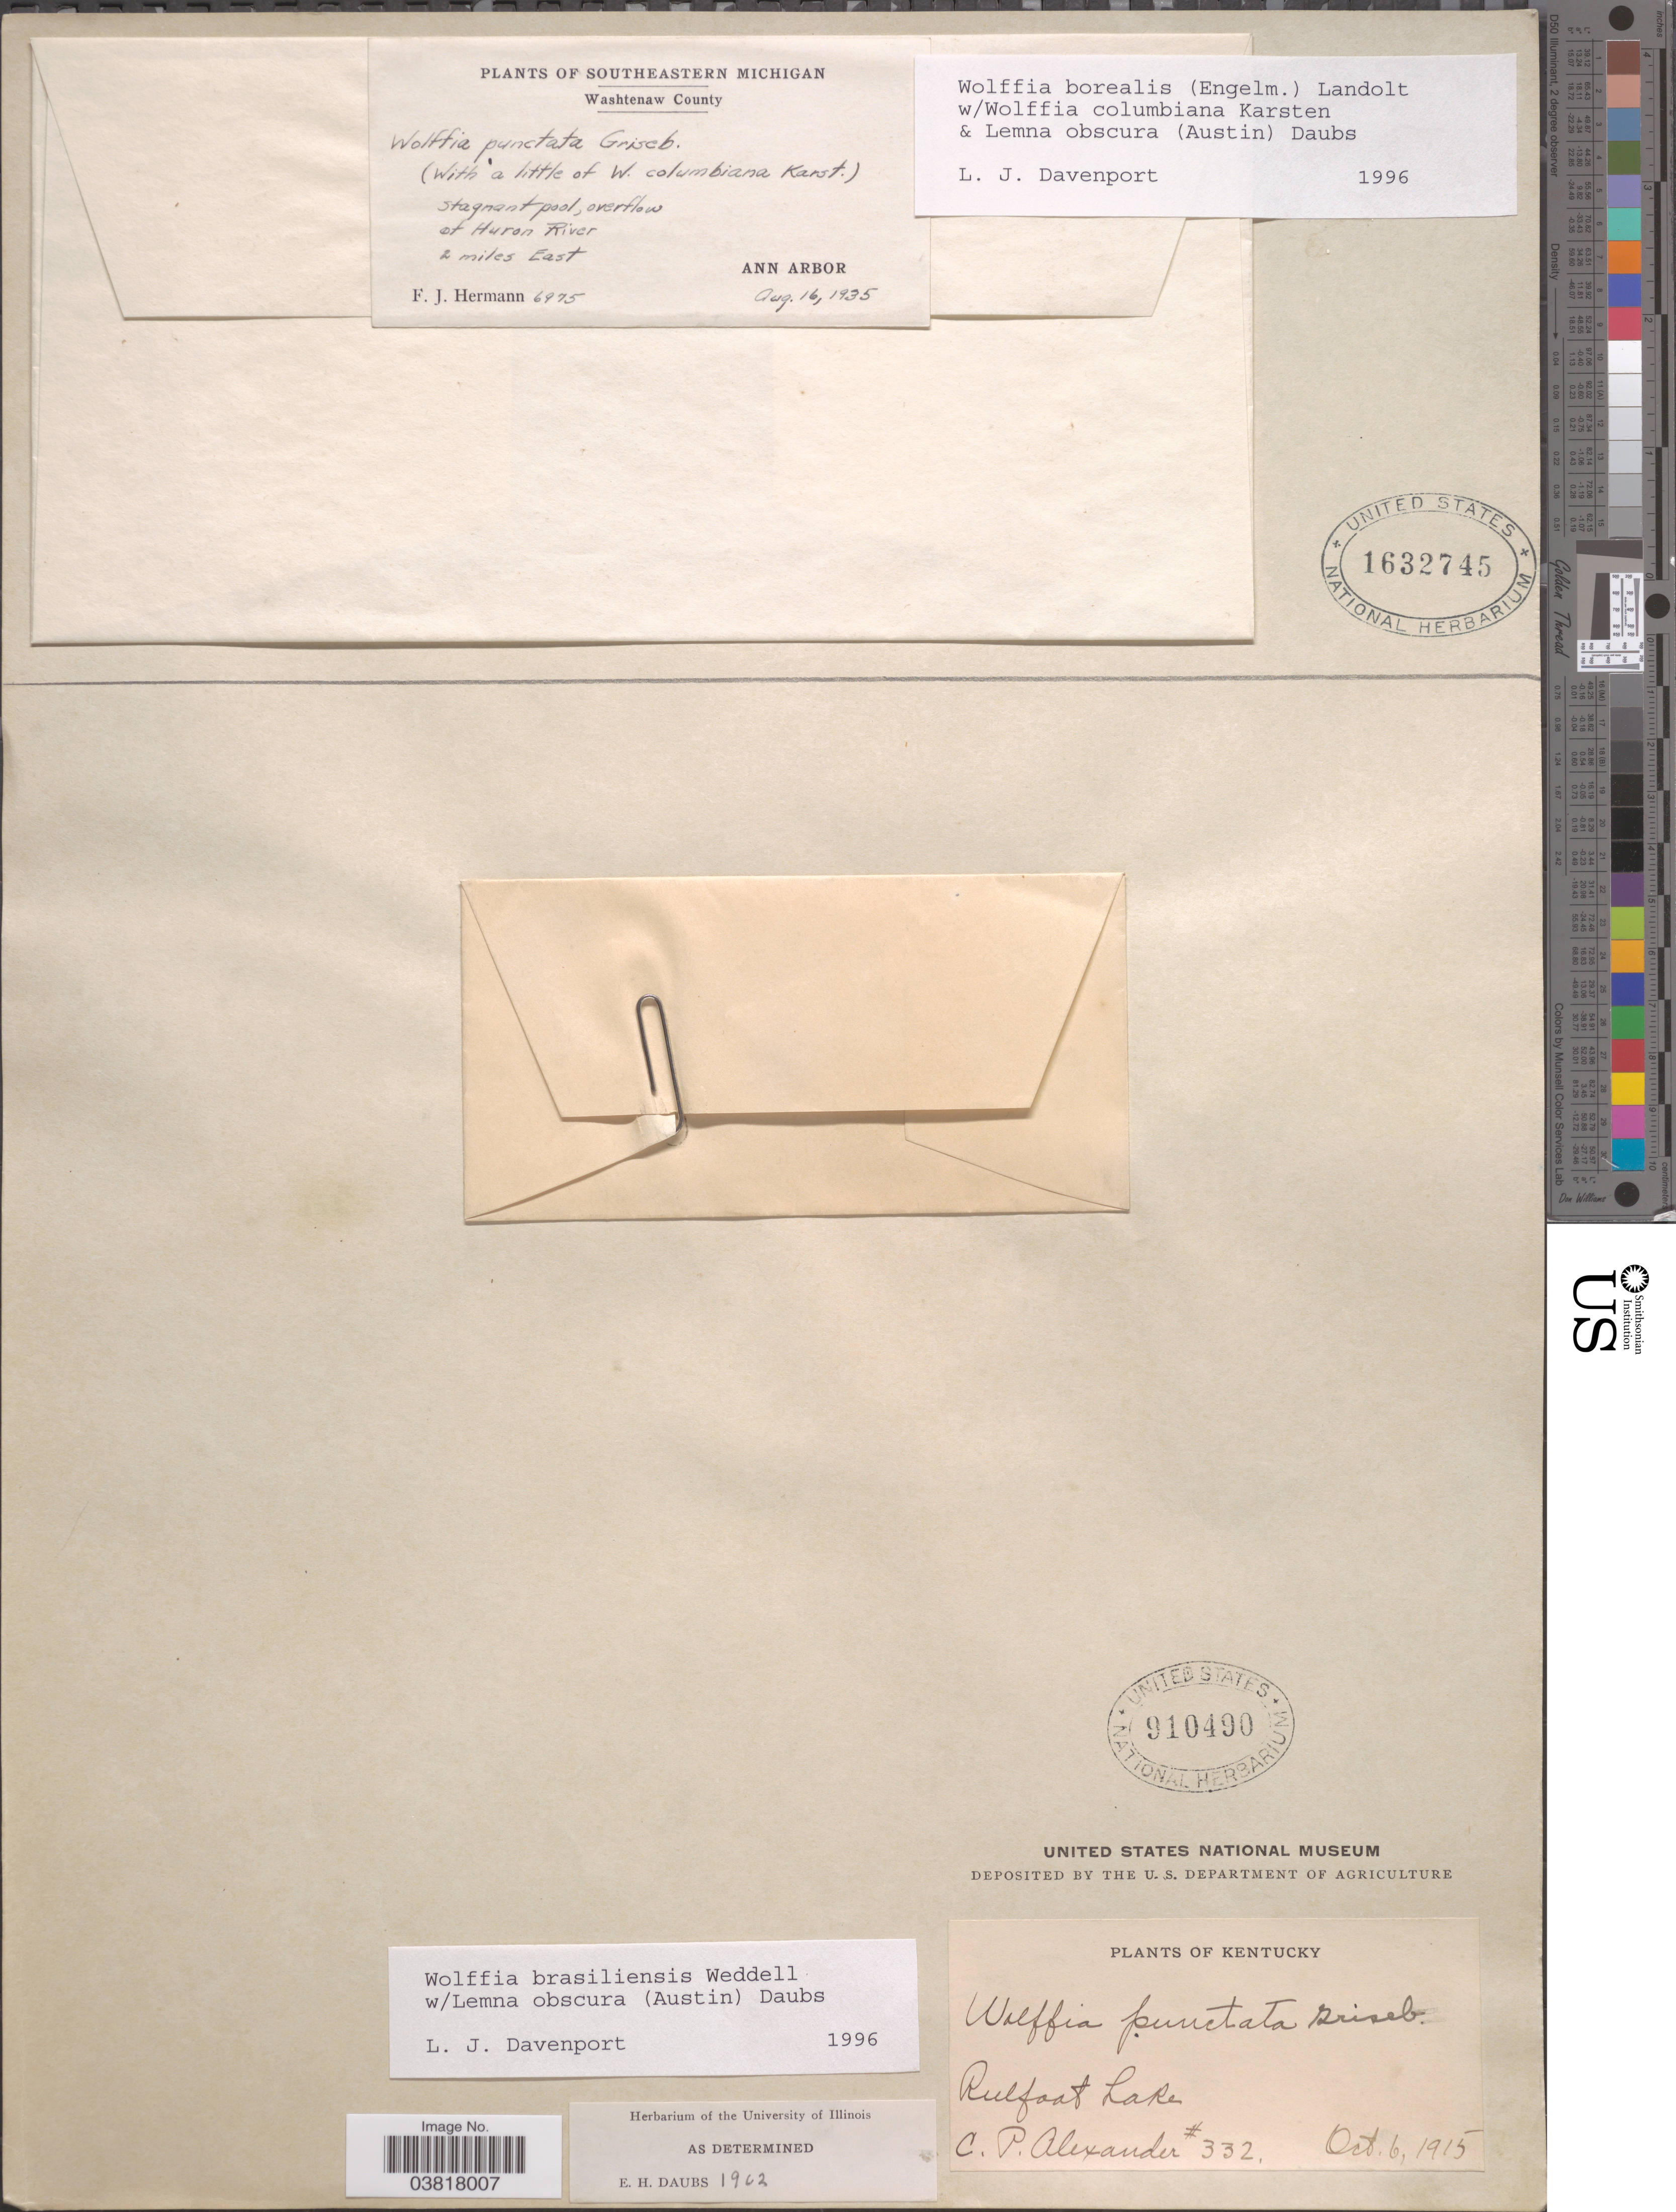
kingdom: Plantae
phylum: Tracheophyta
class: Liliopsida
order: Alismatales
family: Araceae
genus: Wolffia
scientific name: Wolffia brasiliensis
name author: Wedd.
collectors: C. Alexander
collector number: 332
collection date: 1915-10-06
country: United States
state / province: Kentucky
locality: Reelfoot Lake.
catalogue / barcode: US 910490